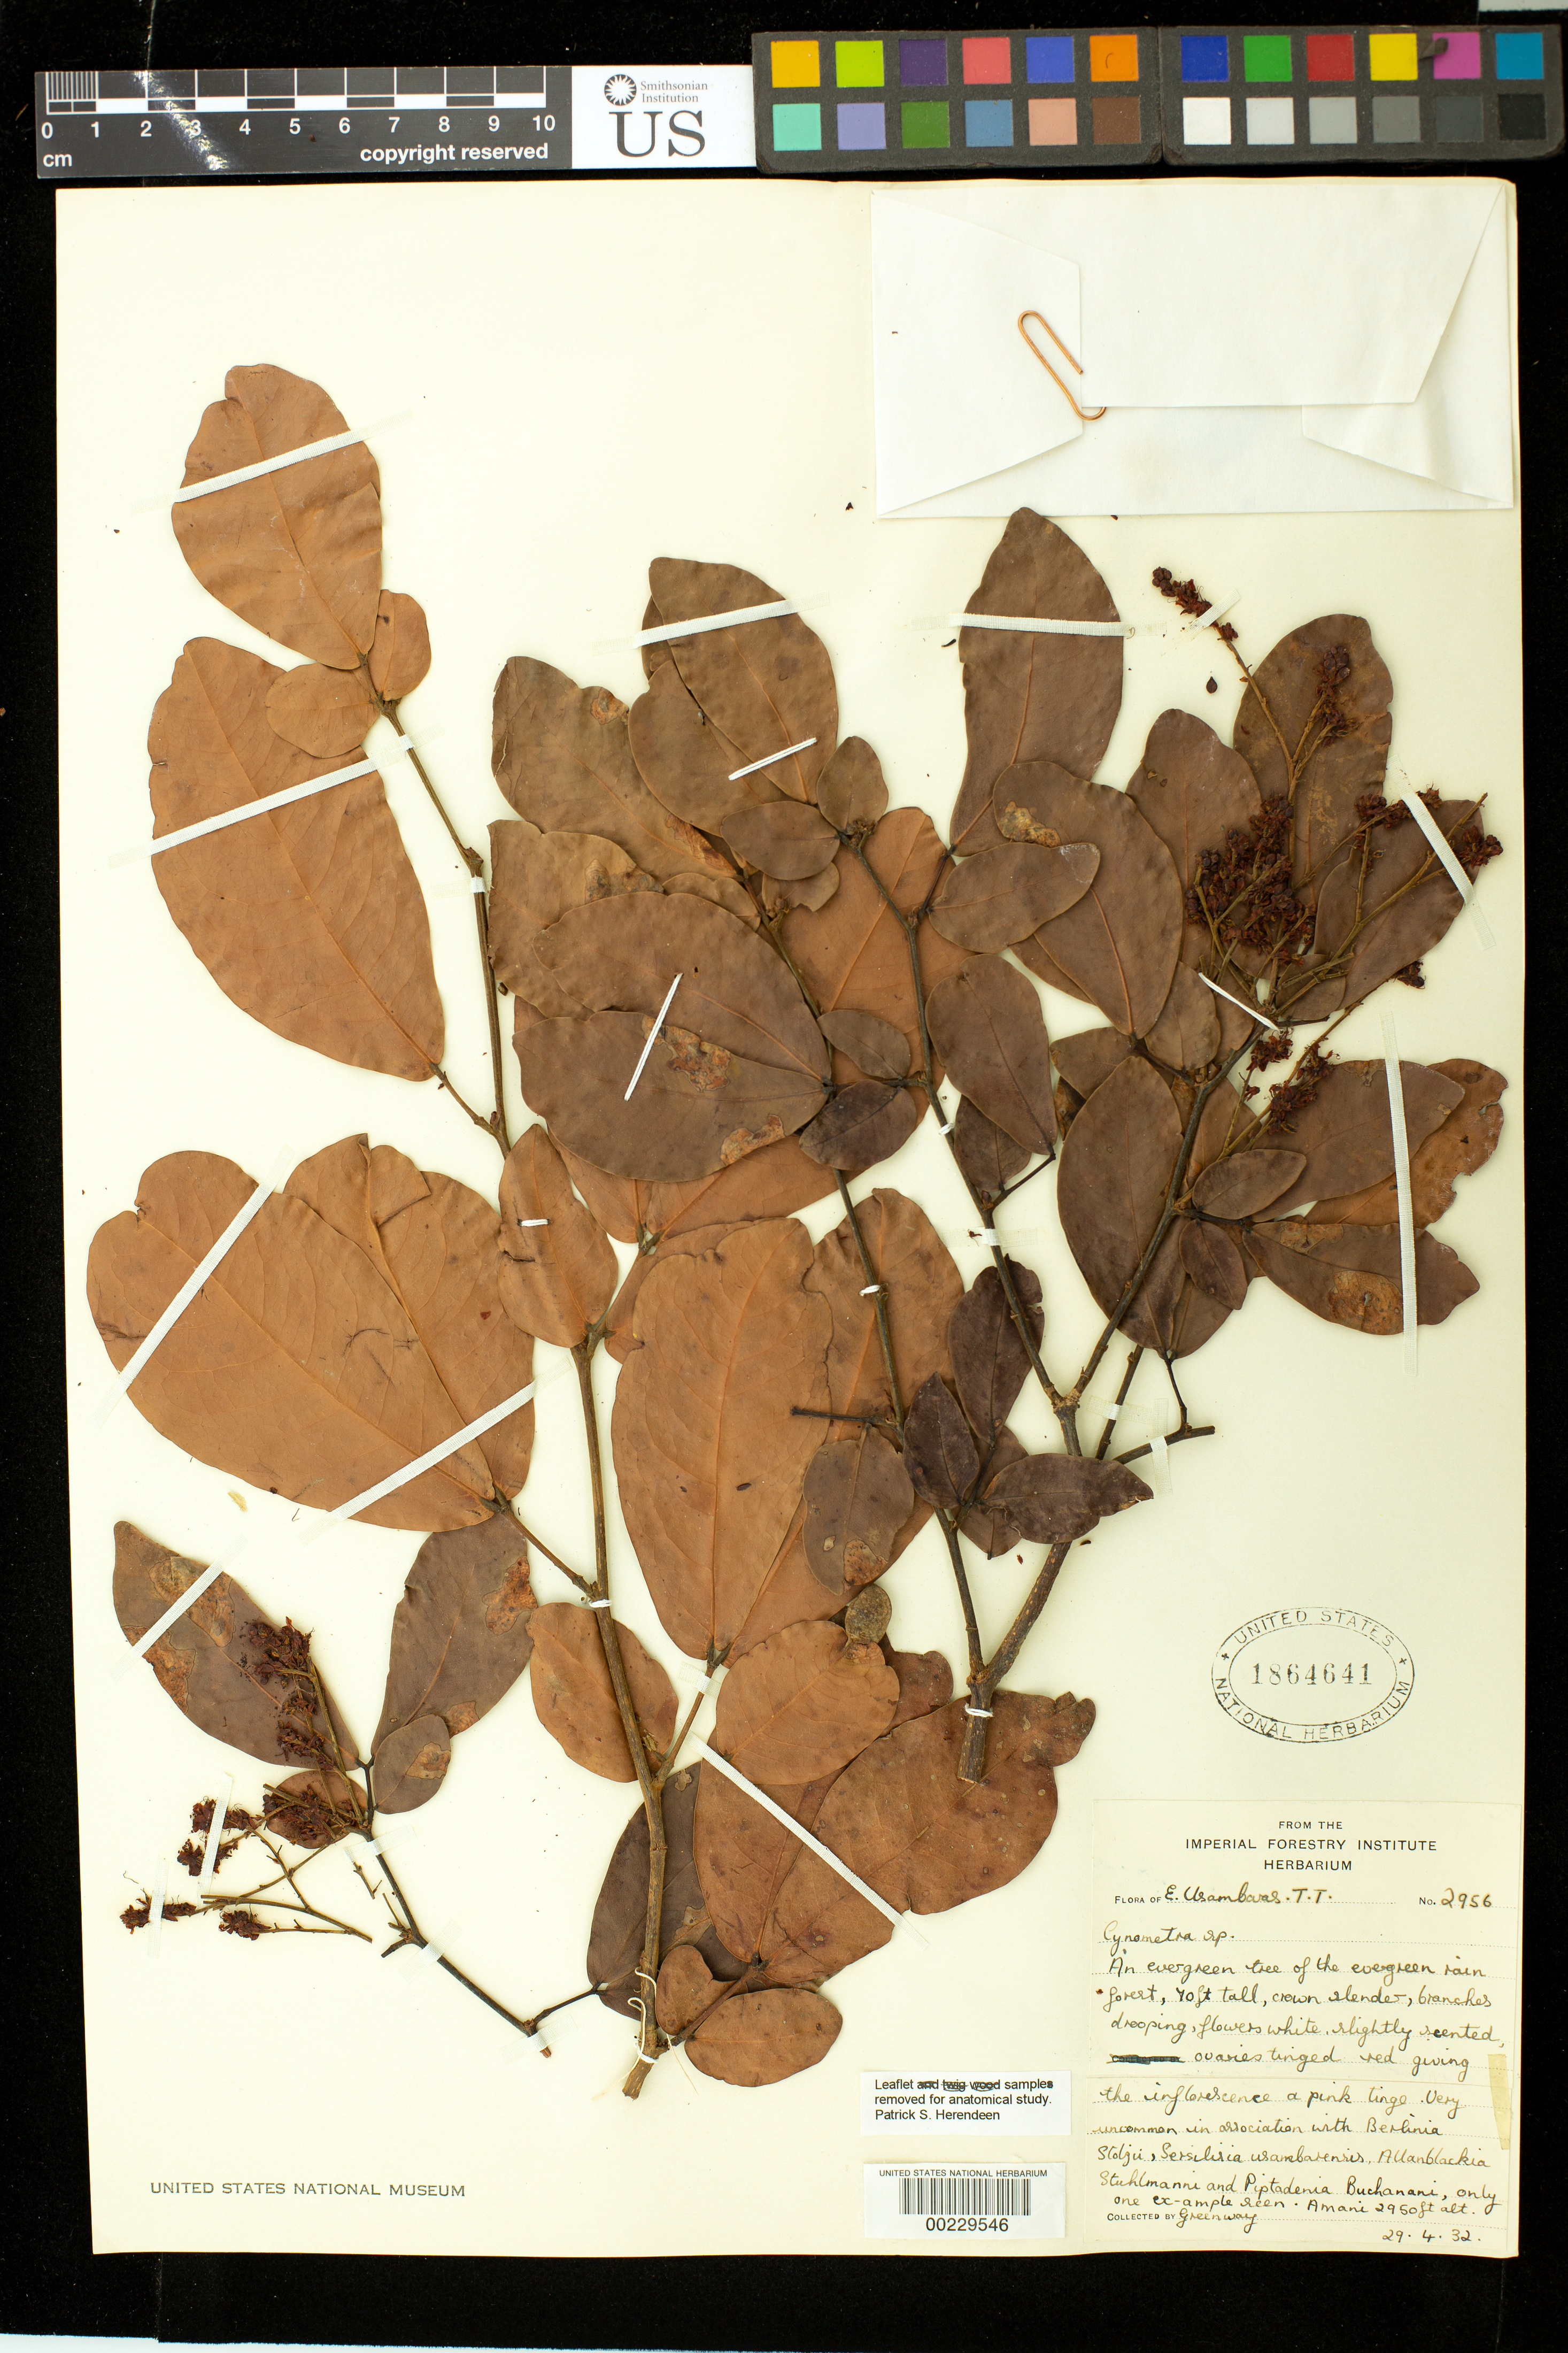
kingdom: Plantae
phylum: Tracheophyta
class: Magnoliopsida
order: Fabales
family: Fabaceae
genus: Cynometra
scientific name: Cynometra sp.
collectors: P. J. Greenway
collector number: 2956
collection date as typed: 29 Apr 1932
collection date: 1932-04-29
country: Tanzania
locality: Amani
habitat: Evergreen rain forest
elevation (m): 899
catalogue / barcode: US 1864641